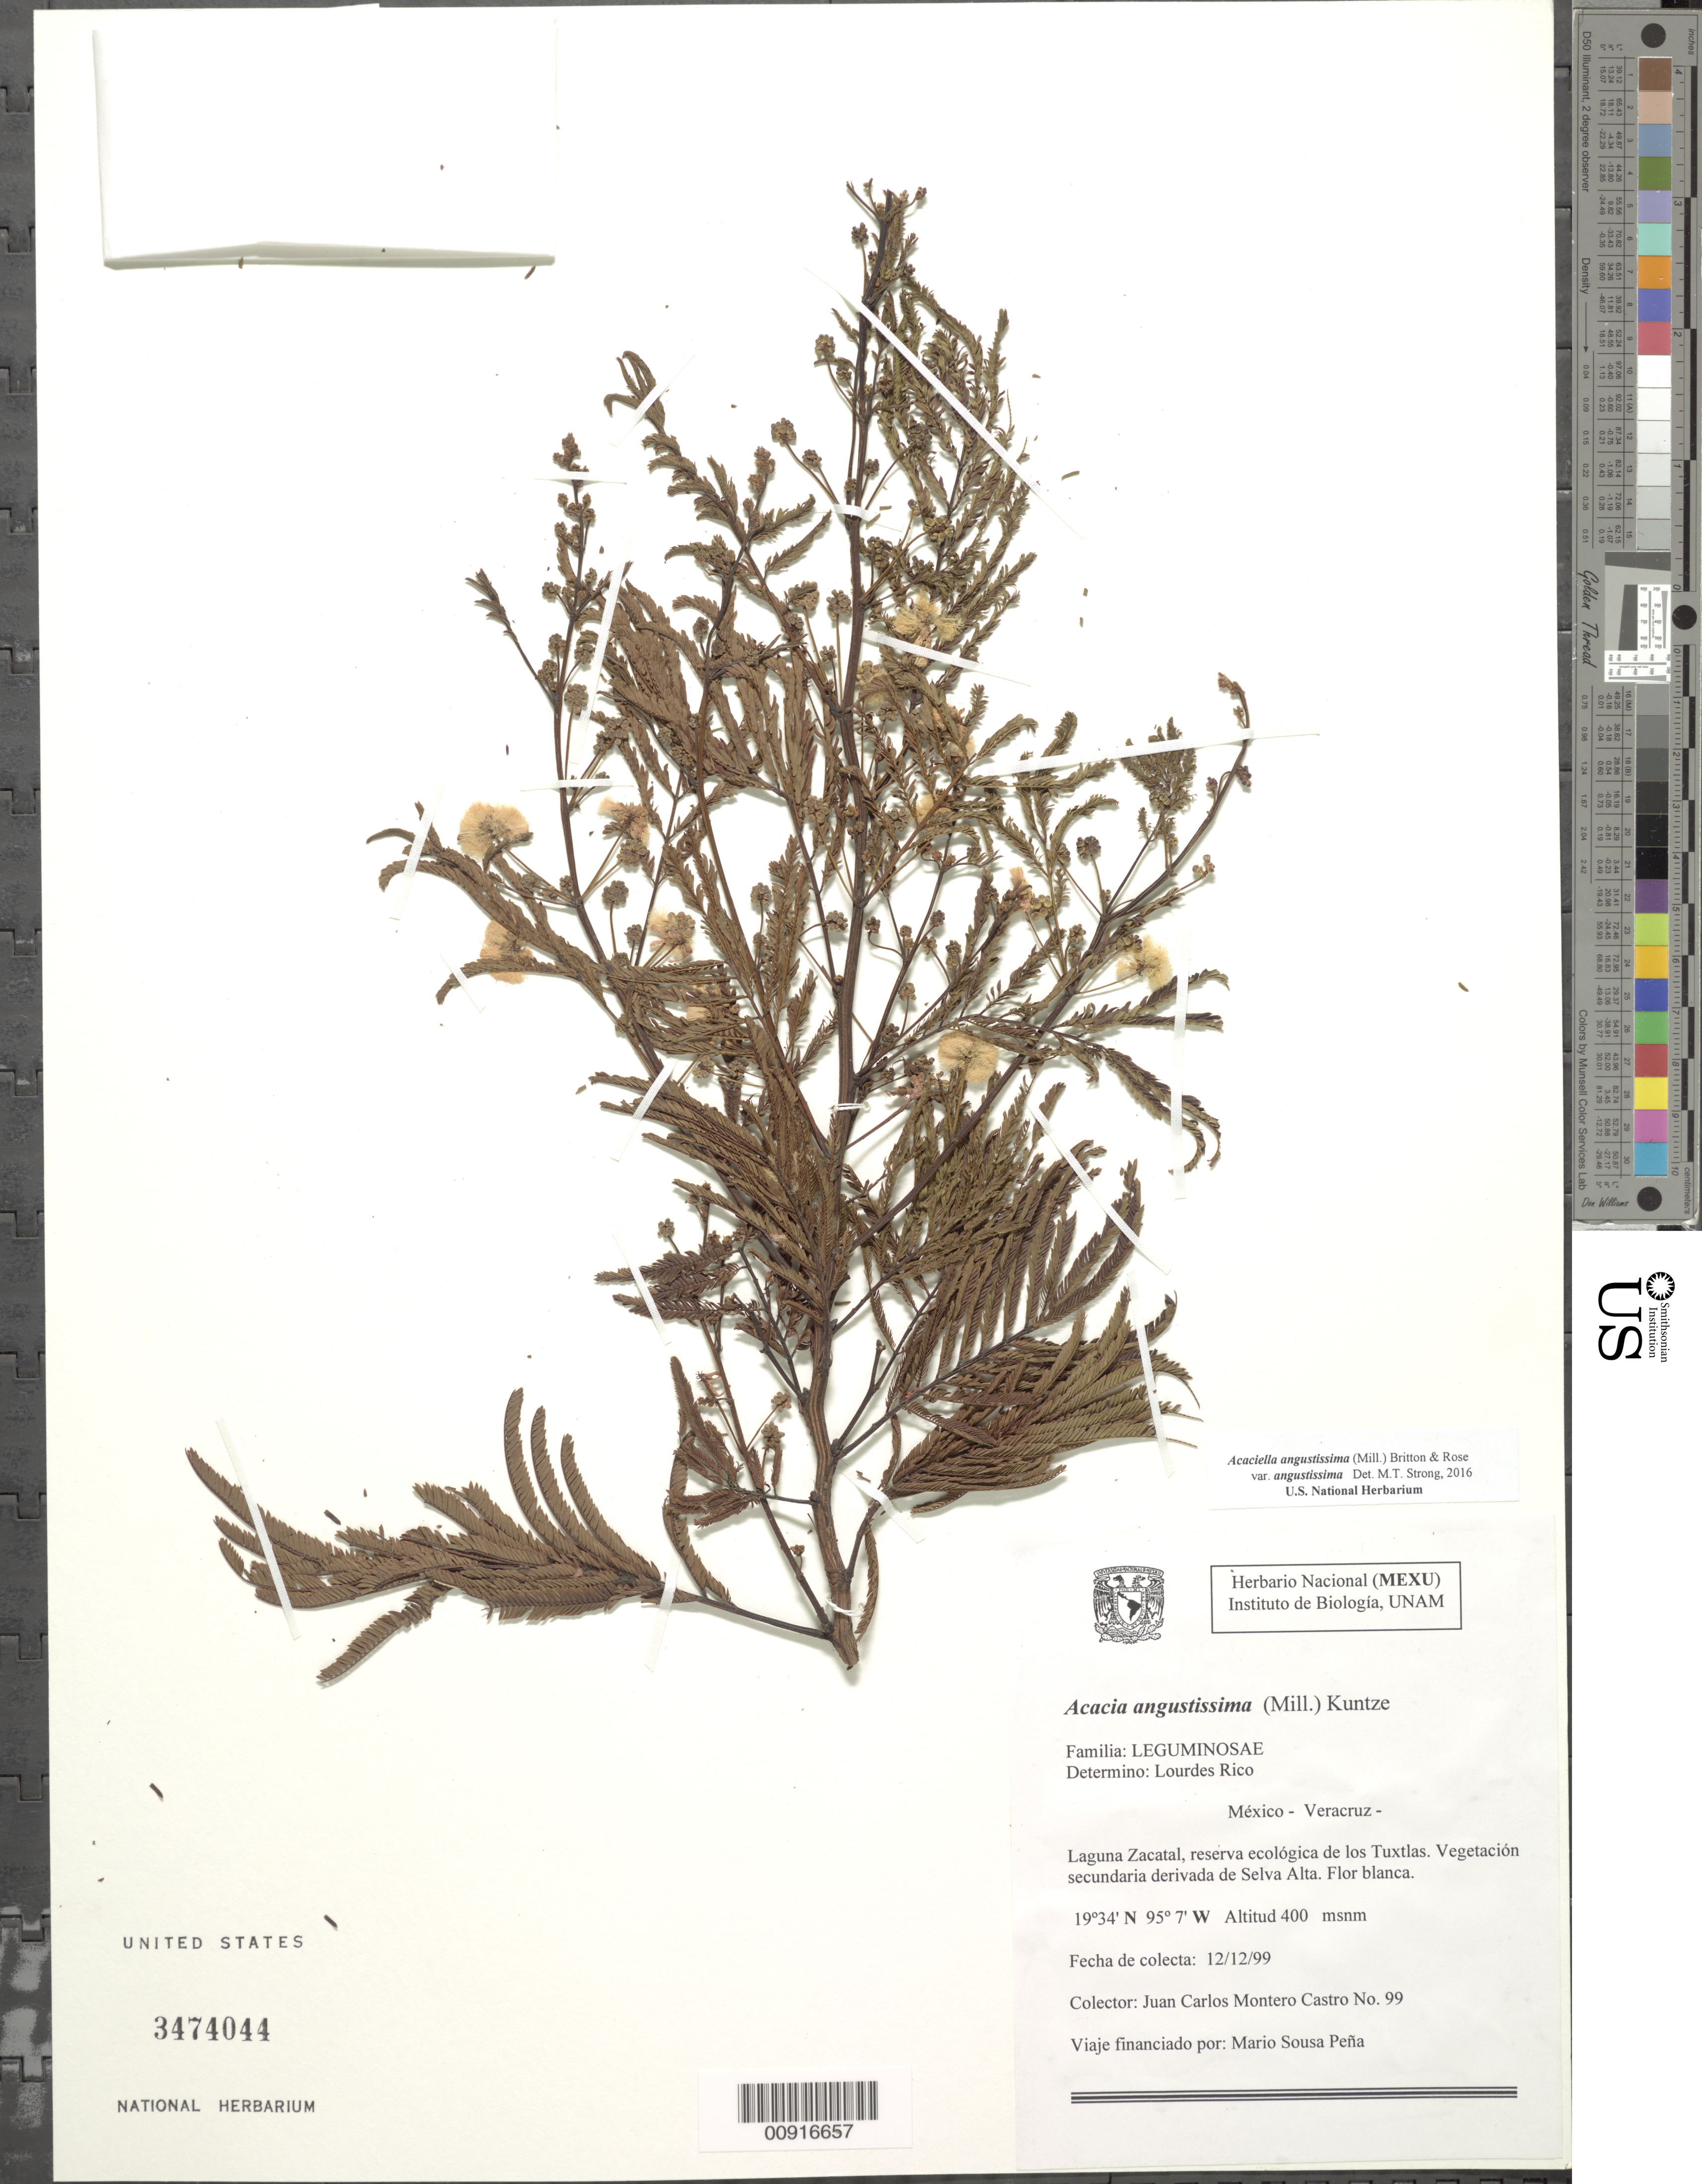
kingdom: Plantae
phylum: Tracheophyta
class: Magnoliopsida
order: Fabales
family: Fabaceae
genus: Acaciella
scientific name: Acaciella angustissima var. angustissima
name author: (Mill.) Britton & Rose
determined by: Strong, M. T., (US), Smithsonian Institution - National Museum of Natural History (UNITED STATES)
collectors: J. Montero-Castro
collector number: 99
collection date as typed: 12 Dec 1999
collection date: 1999-12-12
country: Mexico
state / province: Veracruz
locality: Laguna Zacatal, reserva ecológica de los Tuxtlas.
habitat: Vegetación secundaria de Selva Alta.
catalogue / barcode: US 3474044